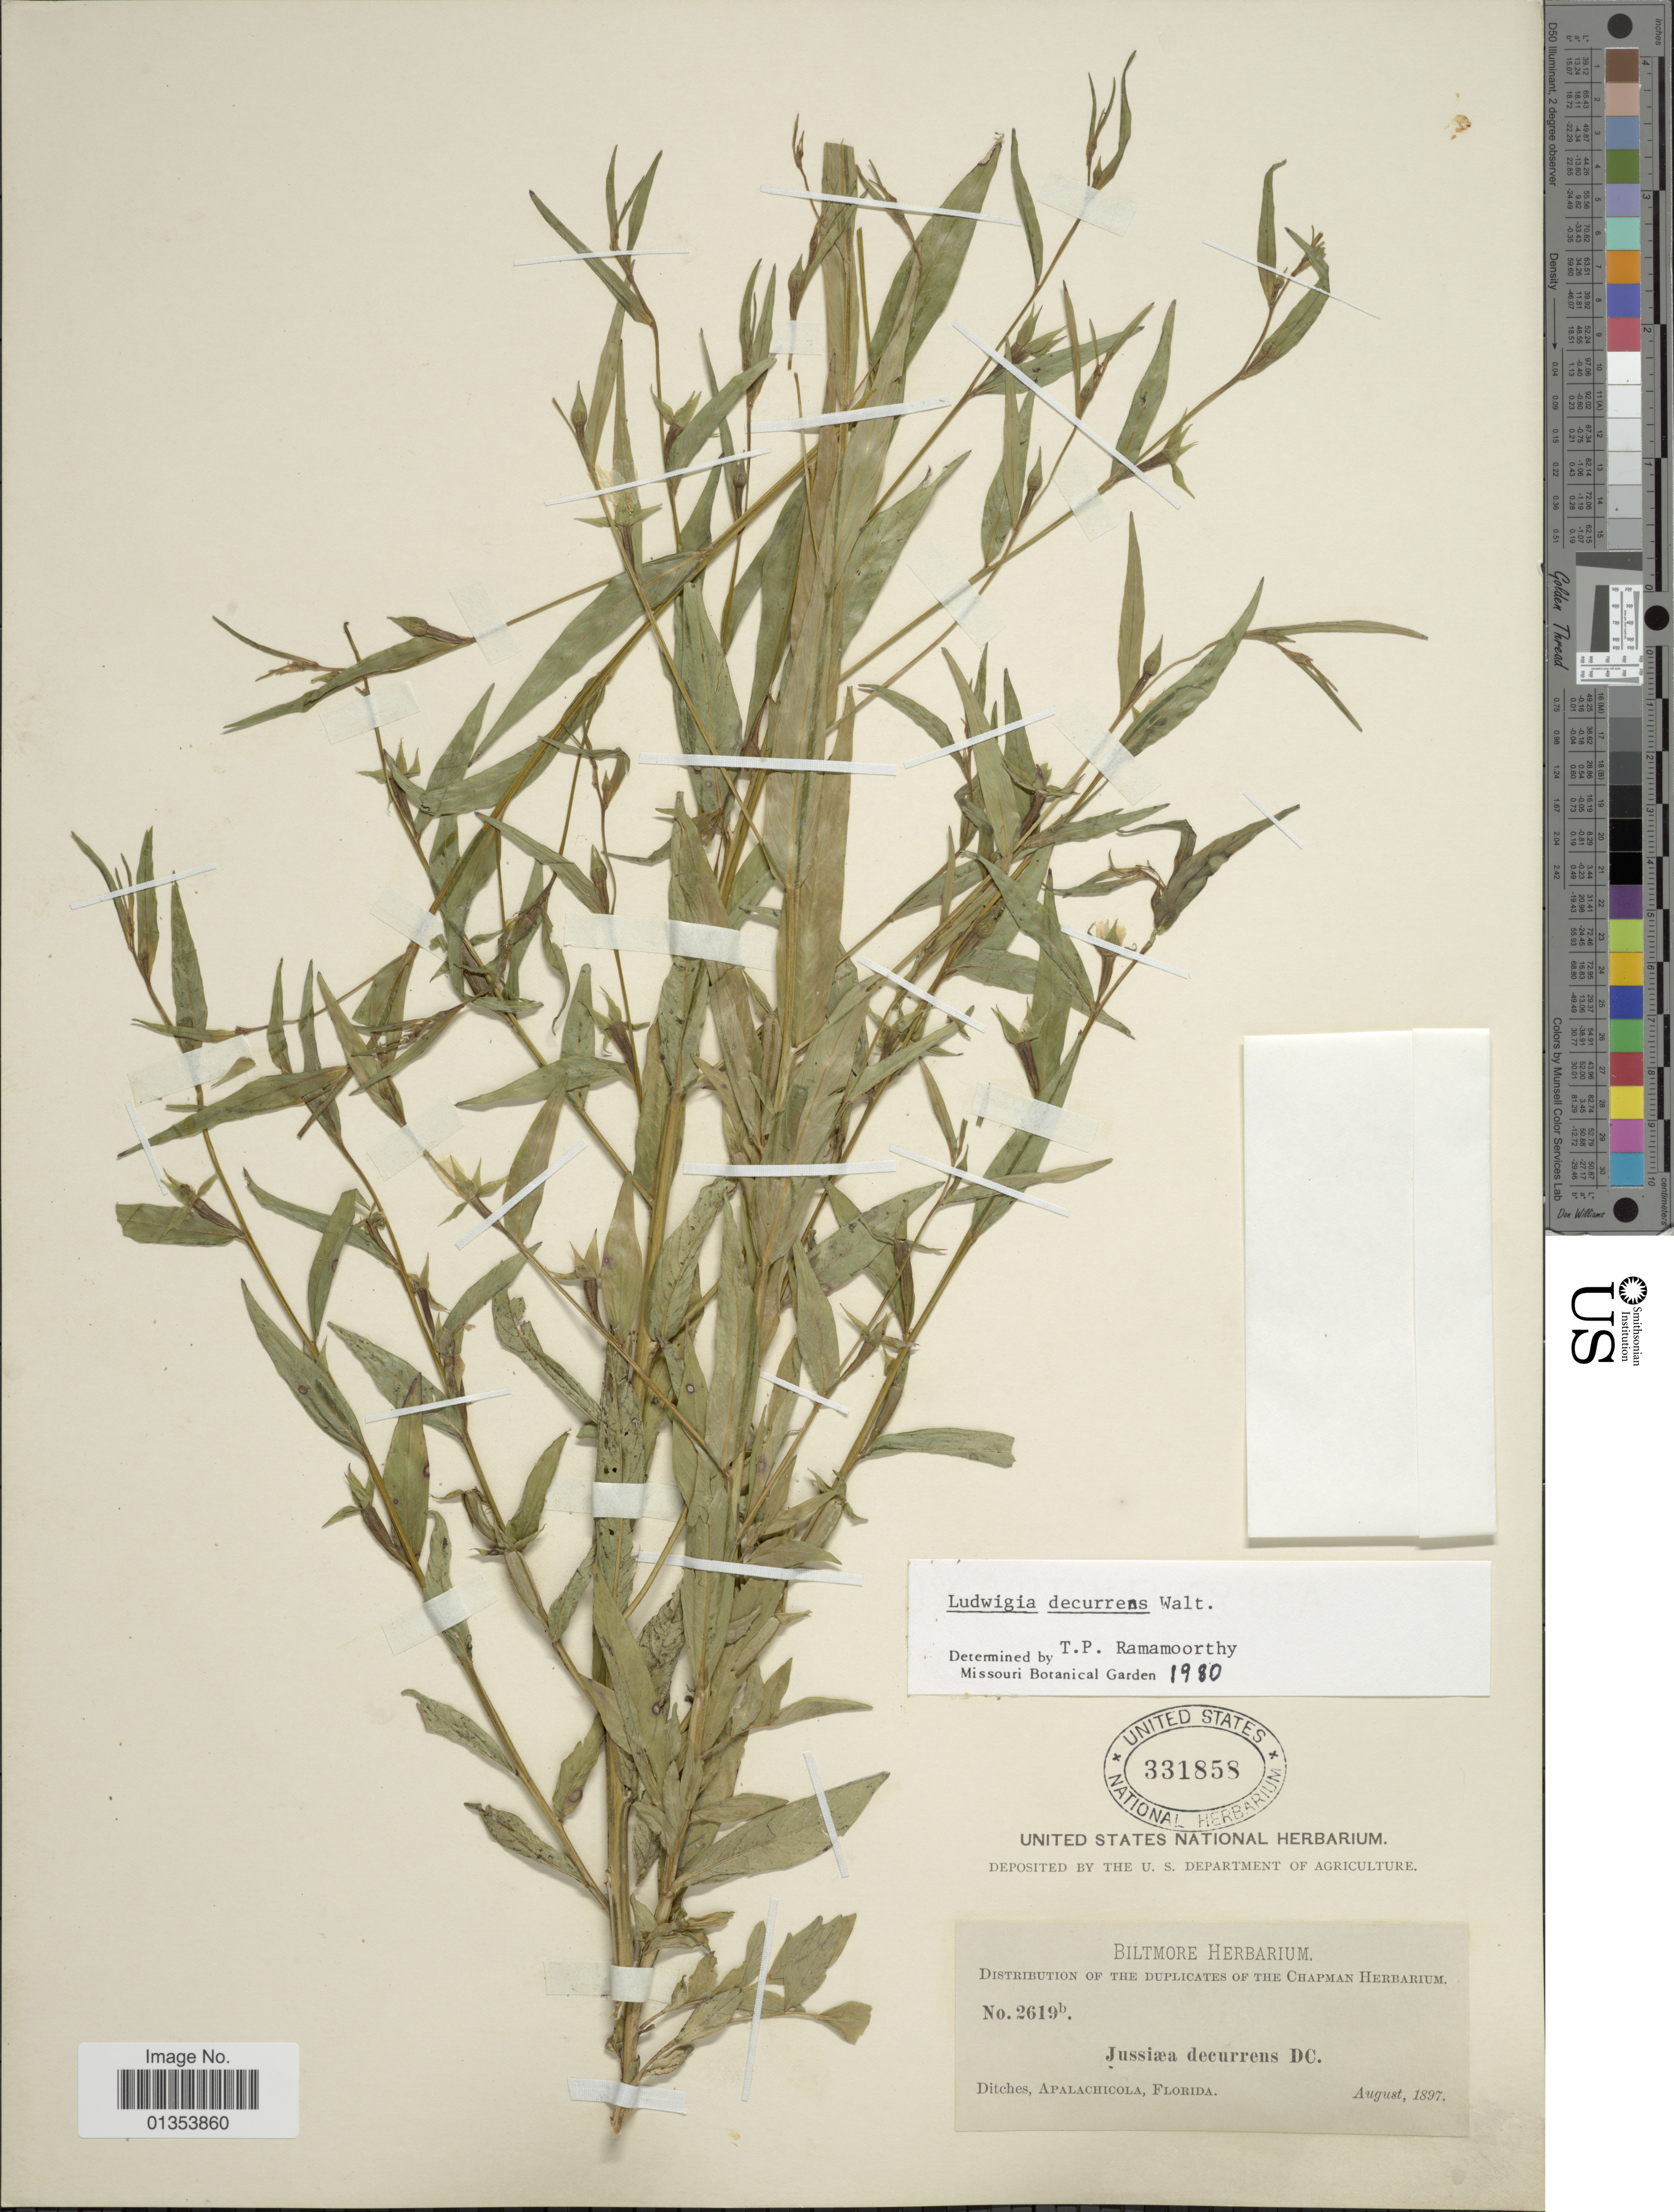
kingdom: Plantae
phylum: Tracheophyta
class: Magnoliopsida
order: Myrtales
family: Onagraceae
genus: Ludwigia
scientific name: Ludwigia decurrens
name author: Walter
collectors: ex herb. Biltmore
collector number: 2619b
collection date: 1897-08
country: United States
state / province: Florida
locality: Apalachicola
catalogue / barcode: US 331858